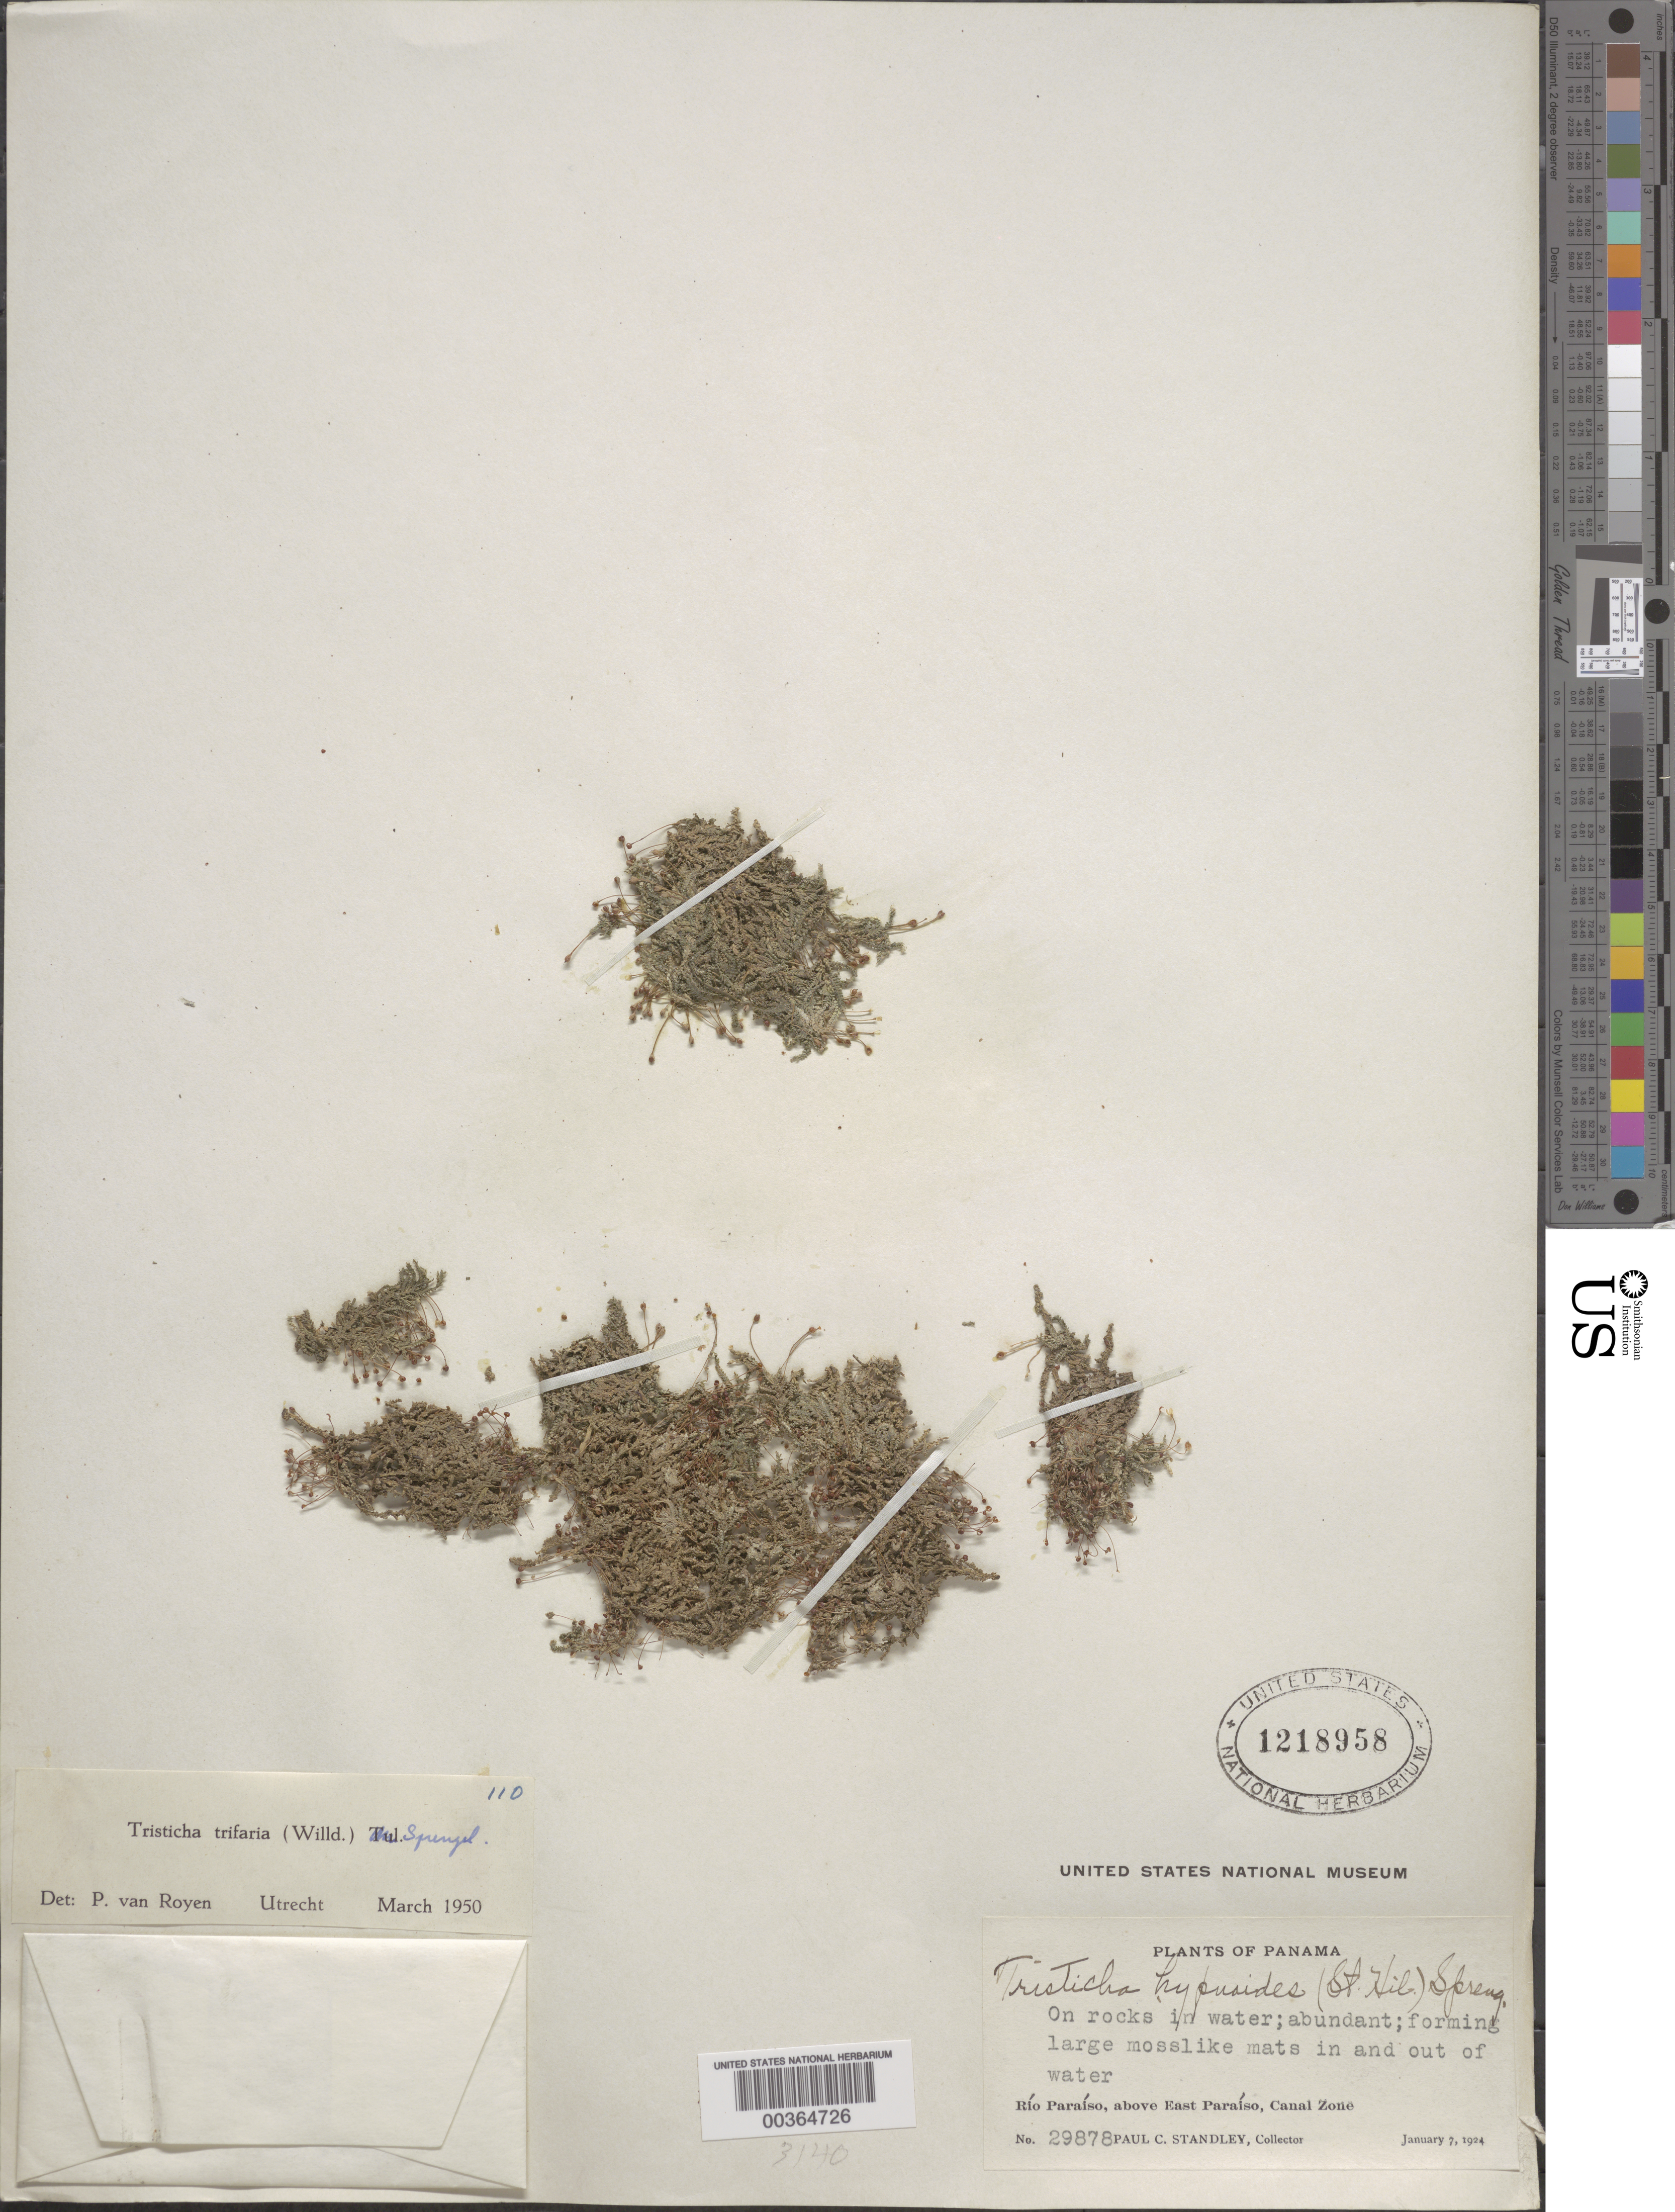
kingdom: Plantae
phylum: Tracheophyta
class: Magnoliopsida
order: Malpighiales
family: Podostemaceae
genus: Tristicha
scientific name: Tristicha trifaria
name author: (Willd.) Spreng.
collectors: P. C. Standley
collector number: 29878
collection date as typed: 07 Jan 1924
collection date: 1924-01-07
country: Panama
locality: Rio Paraiso, above E Paraiso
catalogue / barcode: US 1218958